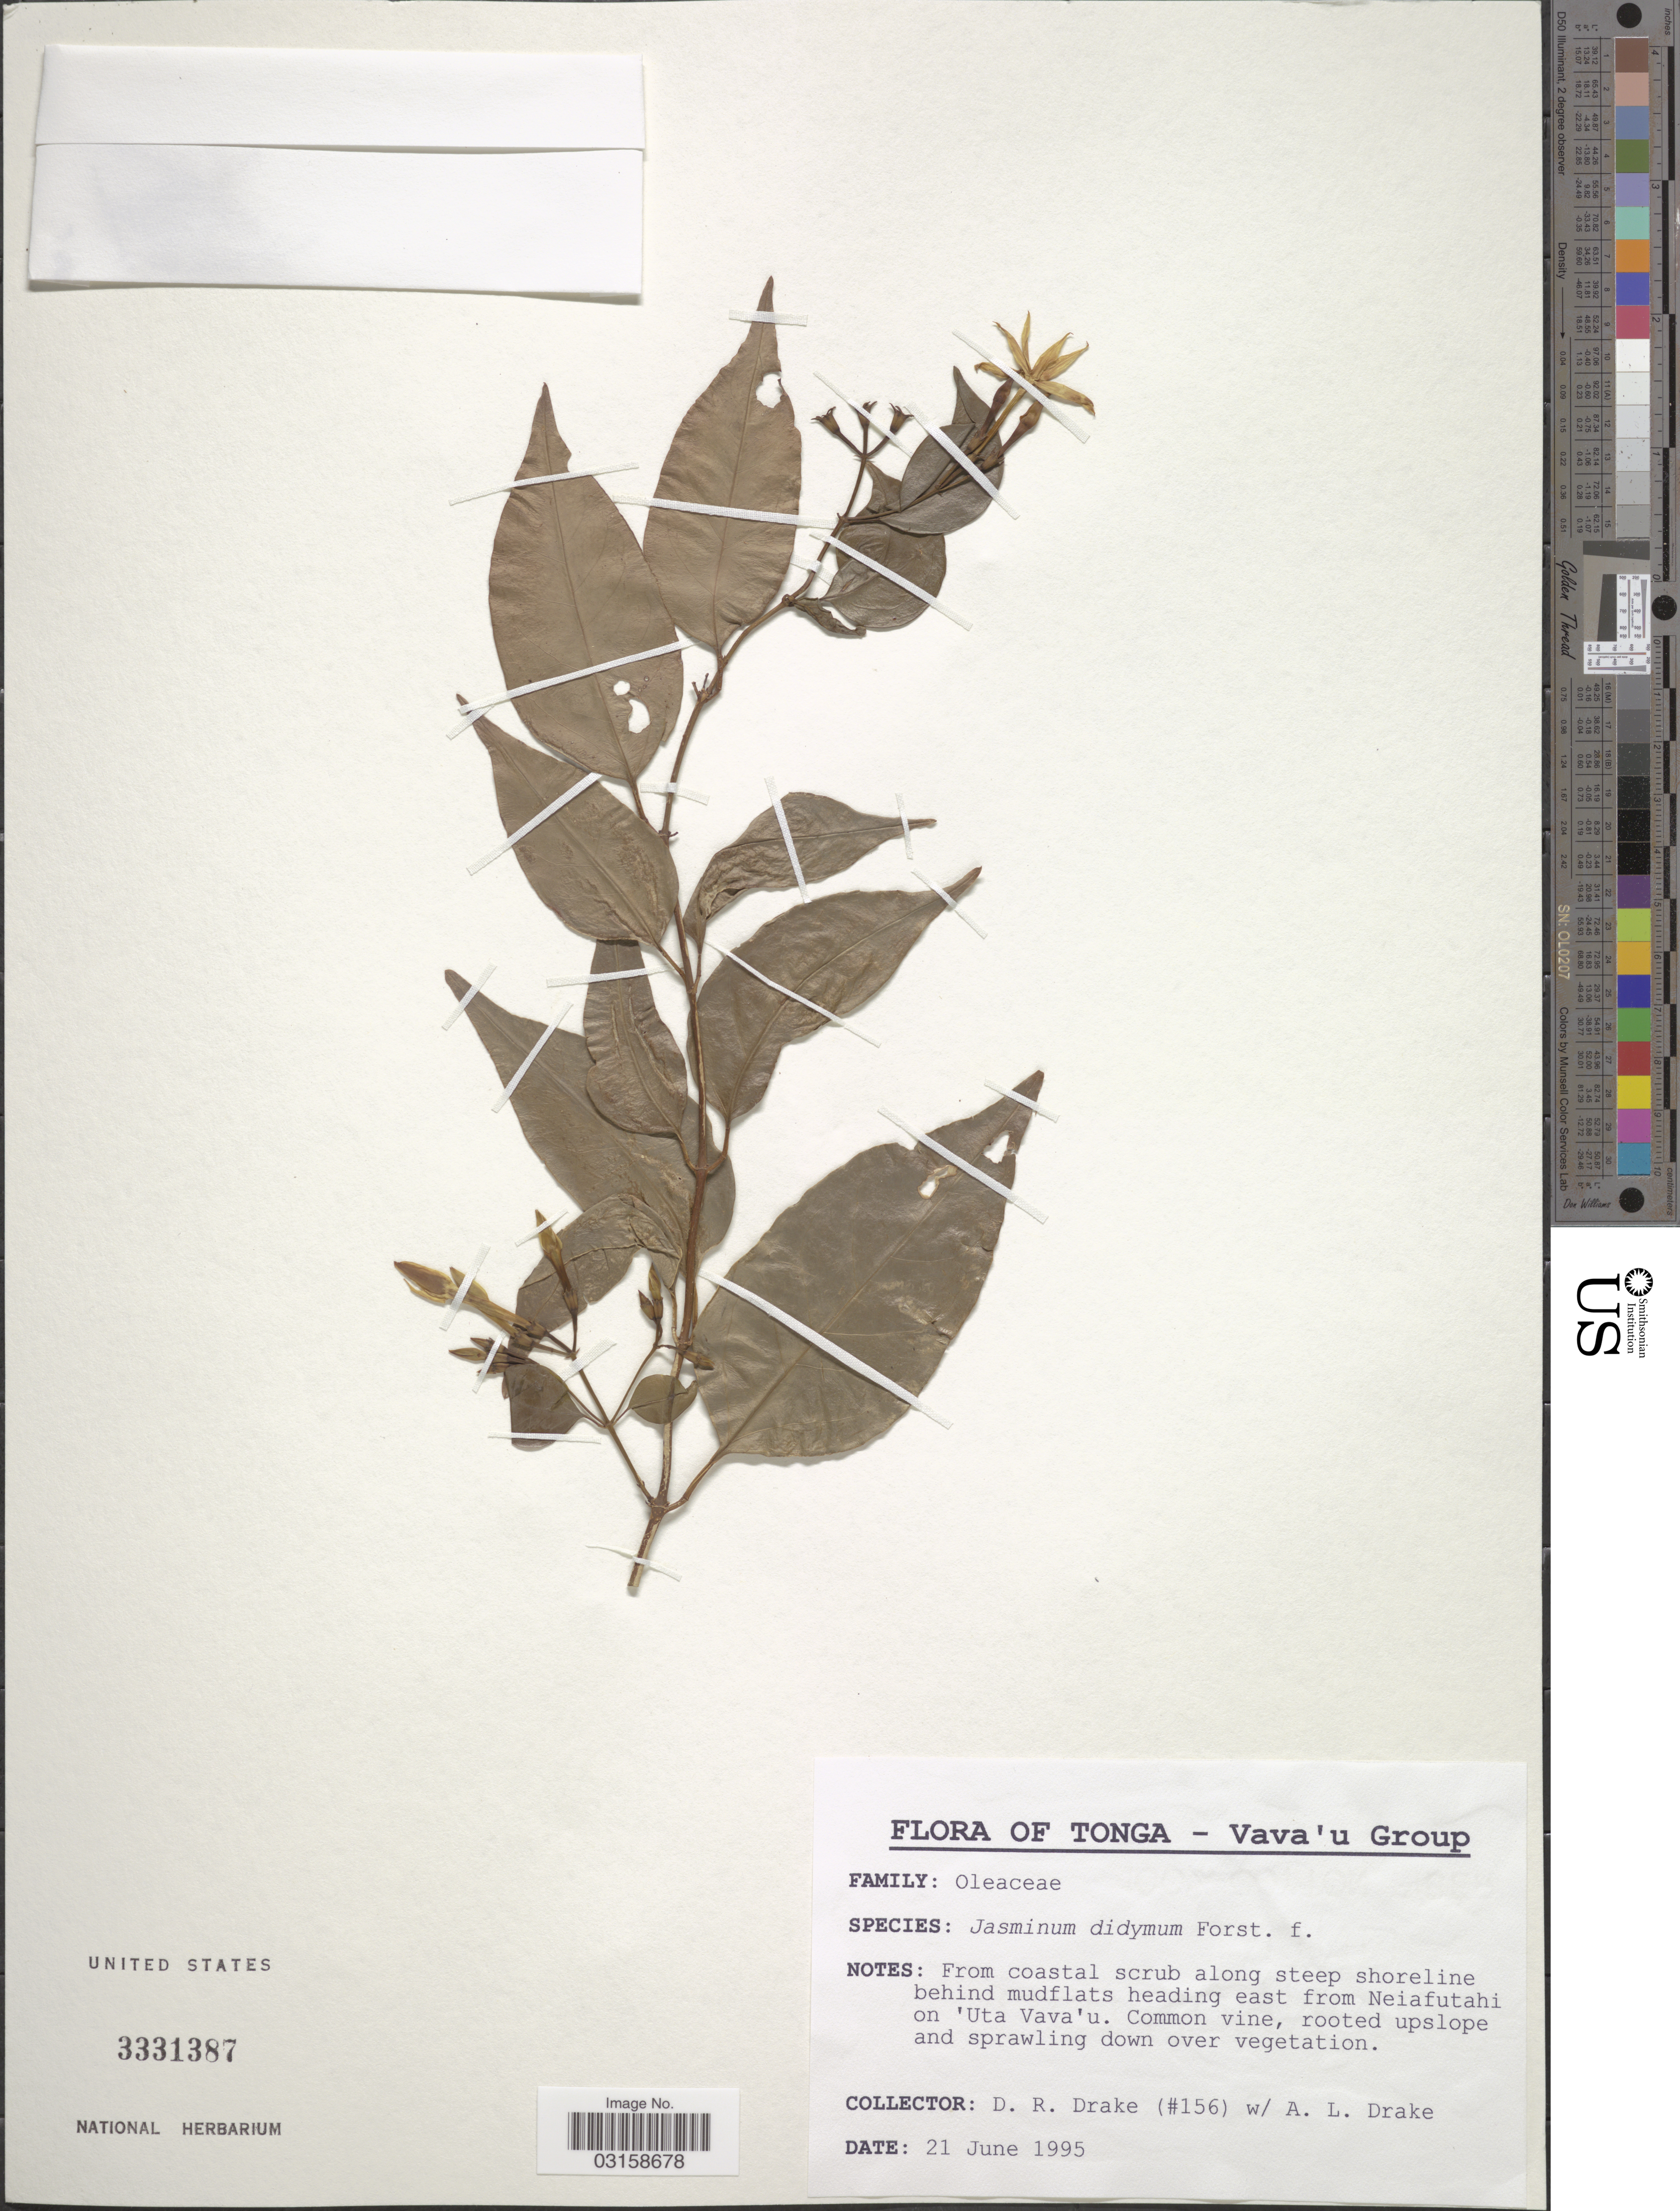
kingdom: Plantae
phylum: Tracheophyta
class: Magnoliopsida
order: Lamiales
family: Oleaceae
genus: Jasminum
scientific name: Jasminum didymum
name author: G. Forst.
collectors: D.R. Drake & A. Drake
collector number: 156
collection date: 1995-06-21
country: Tonga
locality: Vava'u Group. From coastal scrub along steep shoreline behind mudflats heading east from Neiafutahi on 'Uta Vava'u.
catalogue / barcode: US 3331387